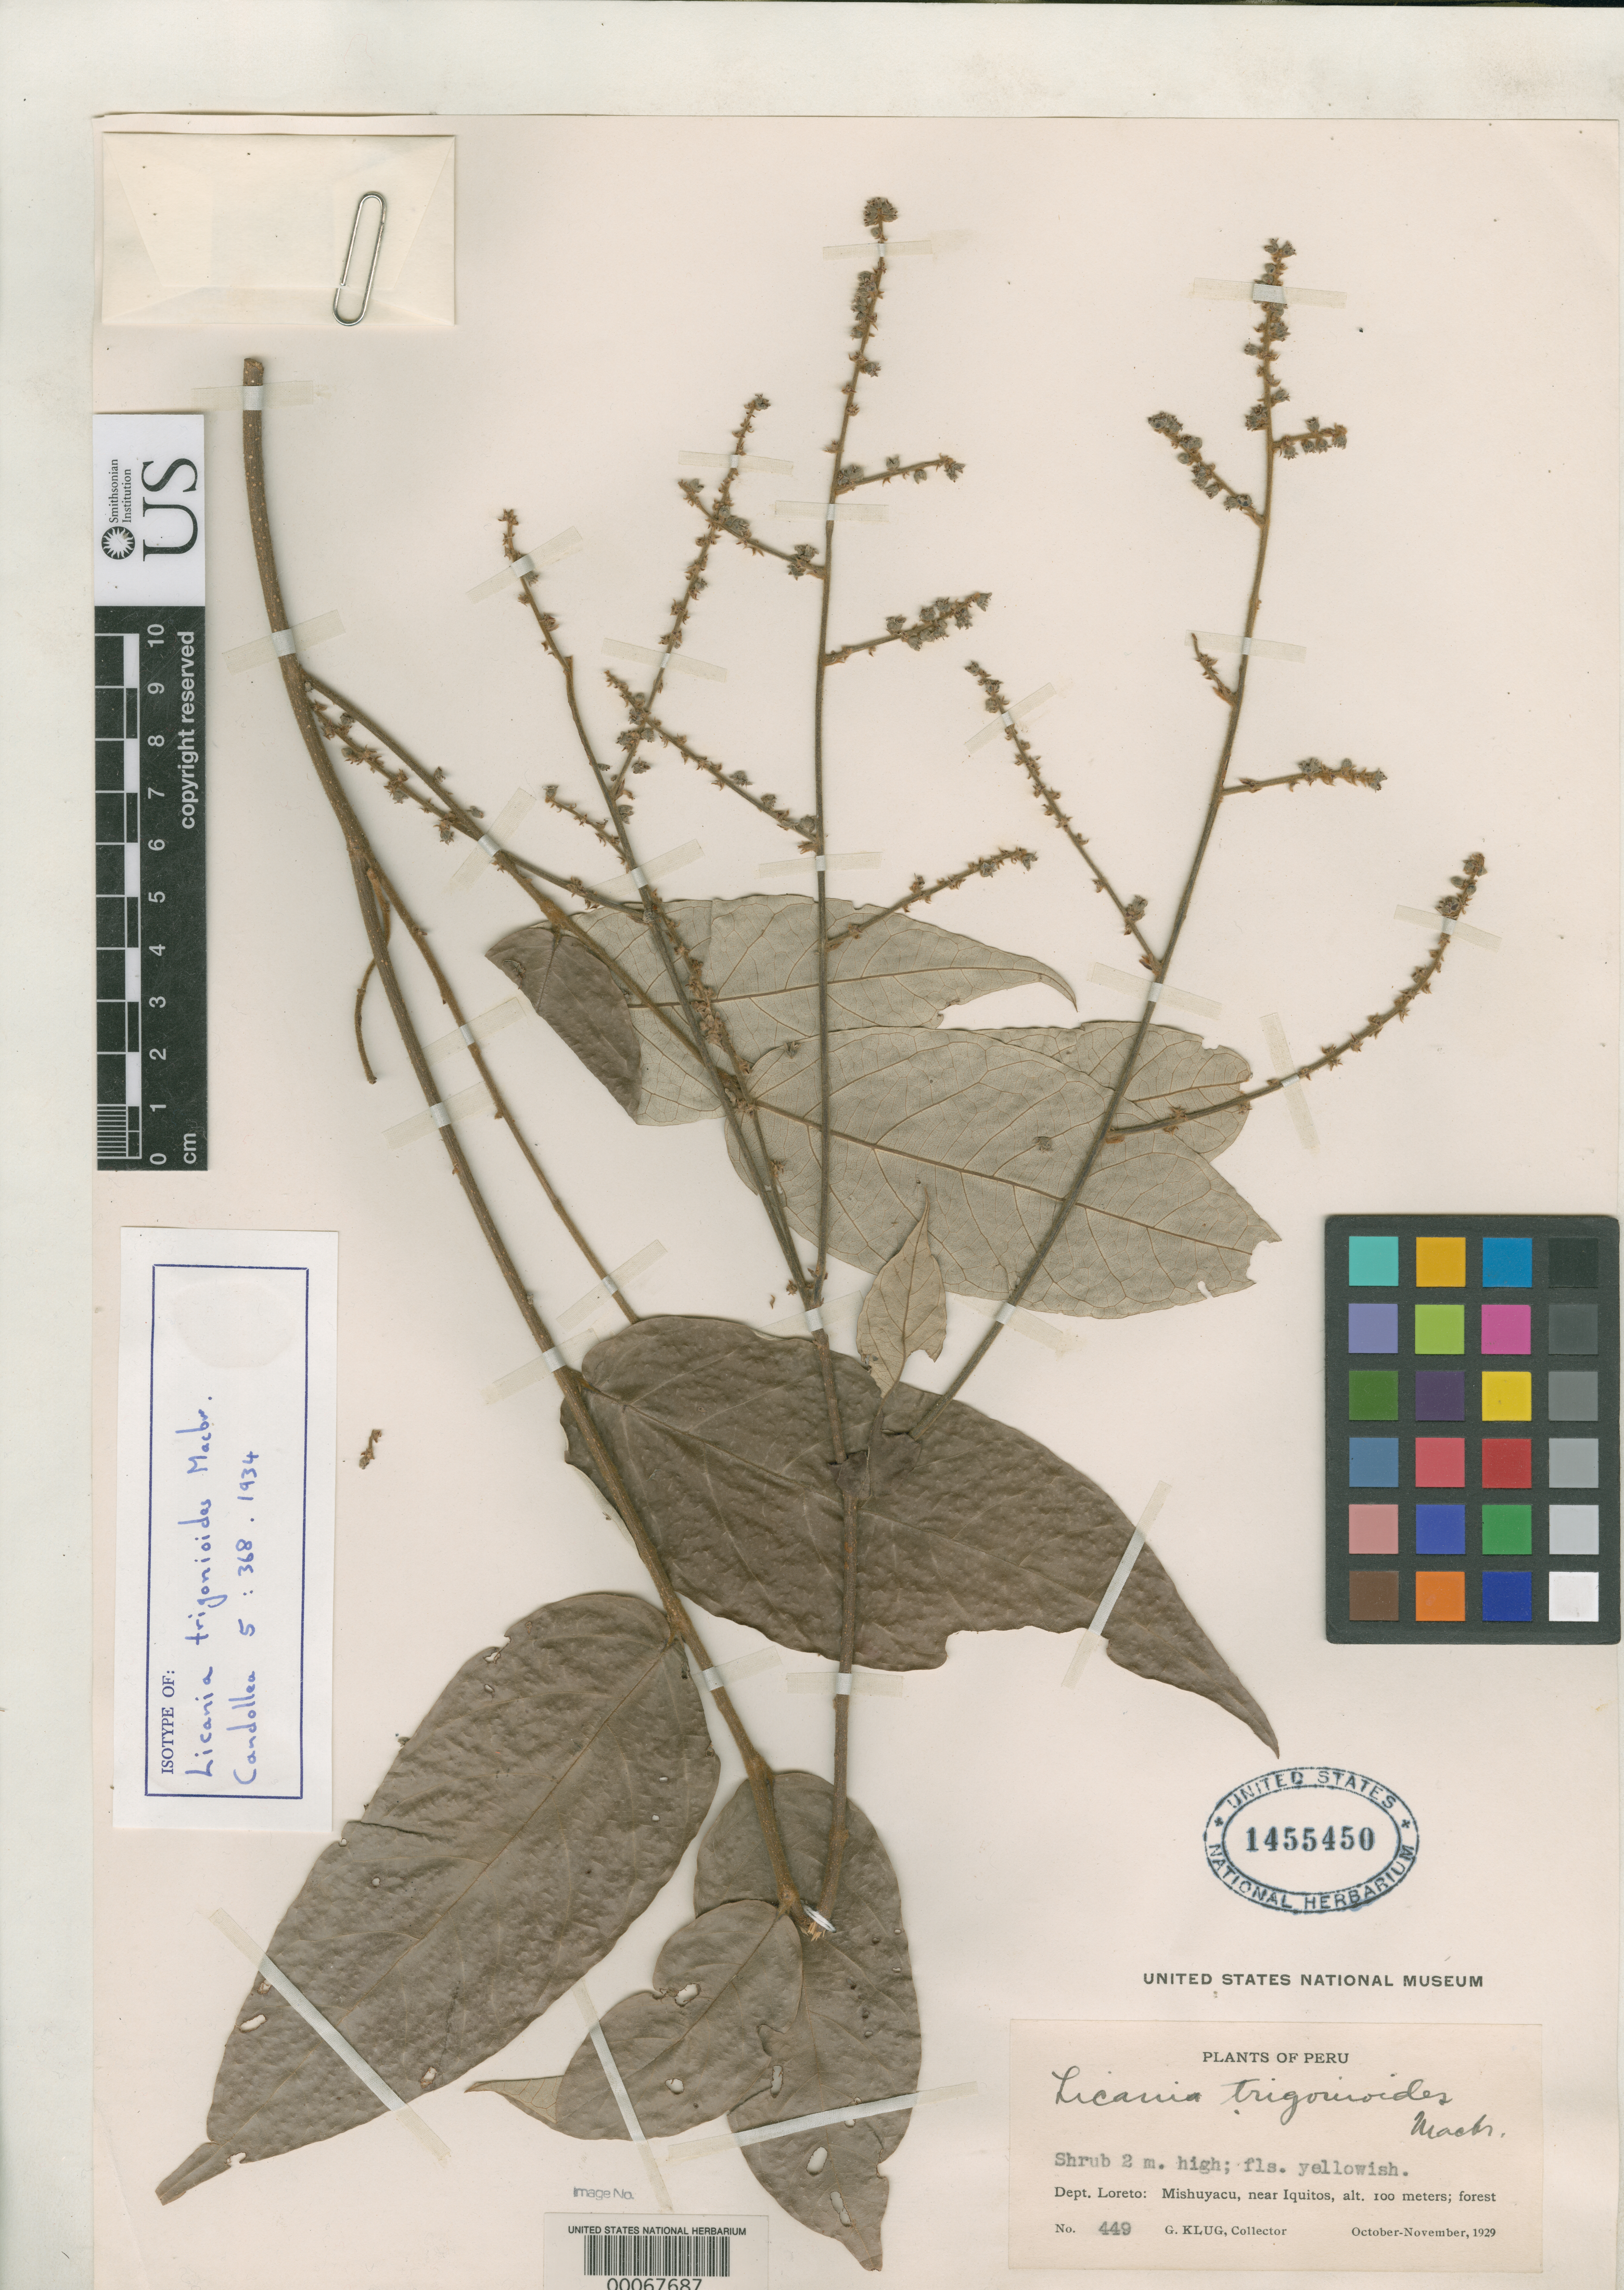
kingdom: Plantae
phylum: Tracheophyta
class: Magnoliopsida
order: Malpighiales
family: Chrysobalanaceae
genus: Licania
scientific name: Licania trigonioides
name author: J.F. Macbr.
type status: Isotype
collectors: G. Klug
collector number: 449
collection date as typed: Oct 1929 to -- Nov 1929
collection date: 1929-10/1929-11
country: Peru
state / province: Loreto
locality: Mishuyacu, near Iquitos.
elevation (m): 100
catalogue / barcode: US 1455450